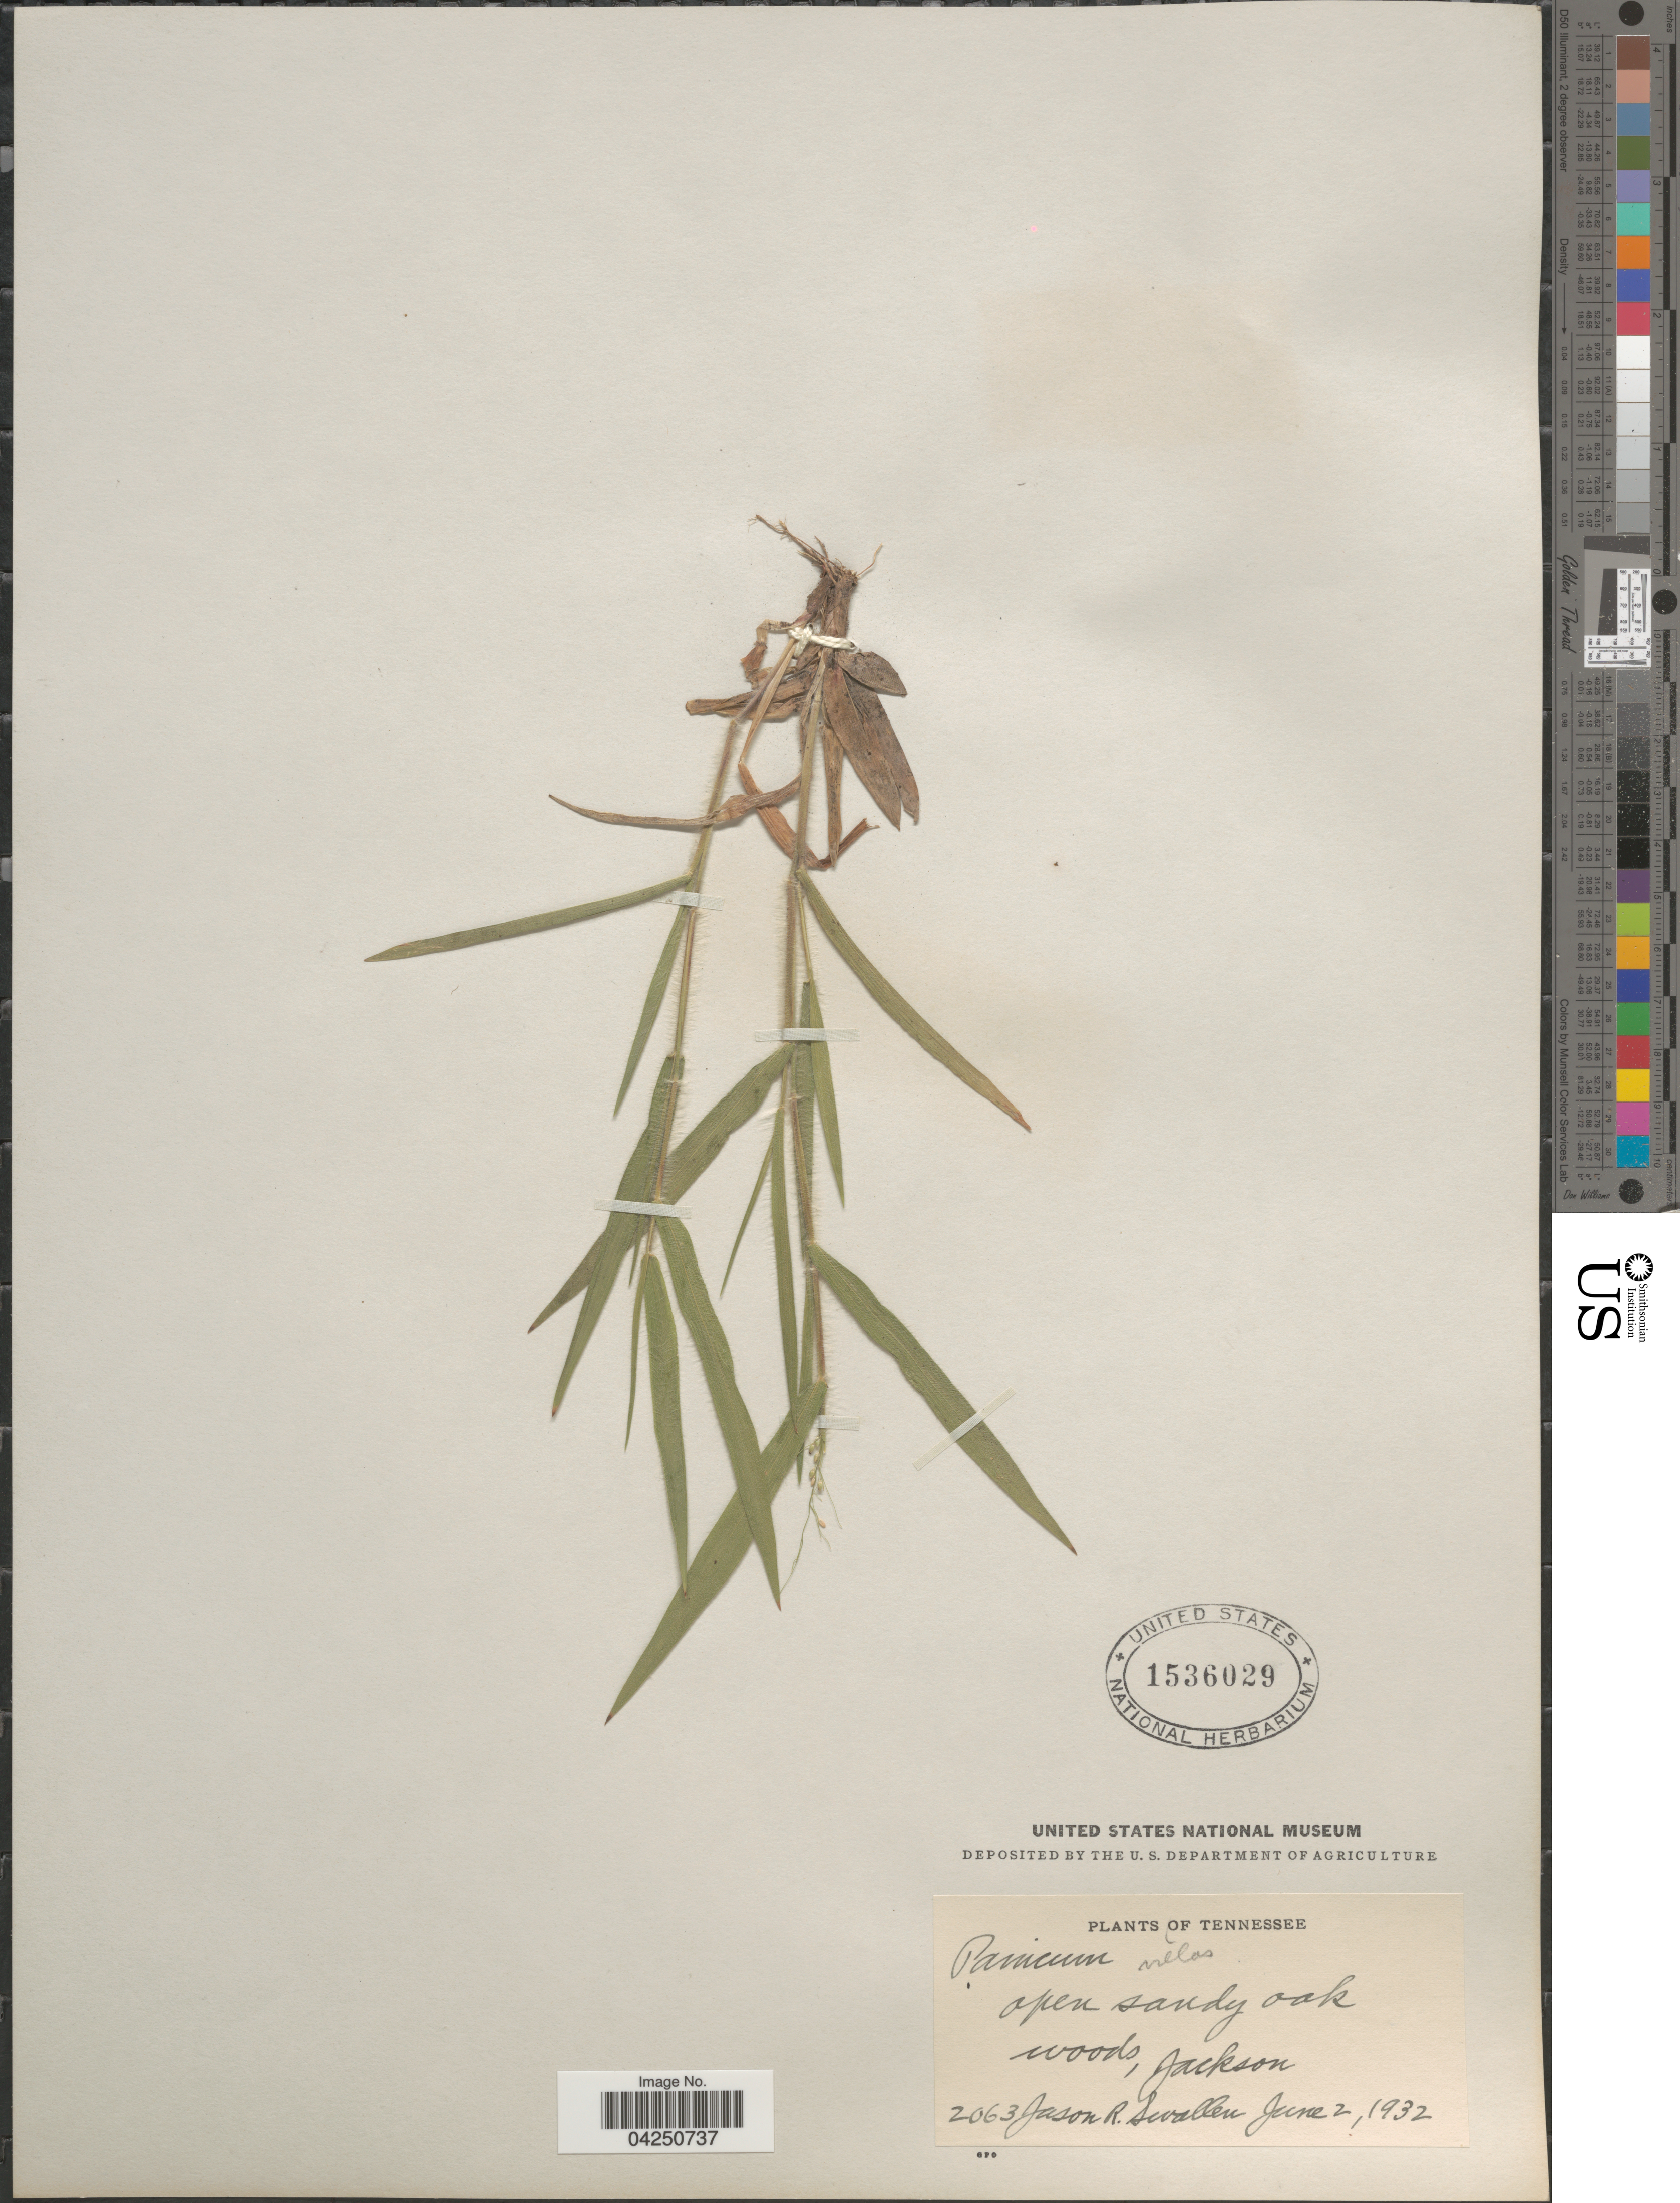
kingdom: Plantae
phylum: Tracheophyta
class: Liliopsida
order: Poales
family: Poaceae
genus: Dichanthelium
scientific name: Dichanthelium acuminatum var. acuminatum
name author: (Sw.) Gould & C.A. Clark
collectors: J. R. Swallen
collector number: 2063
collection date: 1932-06-02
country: United States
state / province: Tennessee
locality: Open sandy oak woods, Jackson.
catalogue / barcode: US 1536029